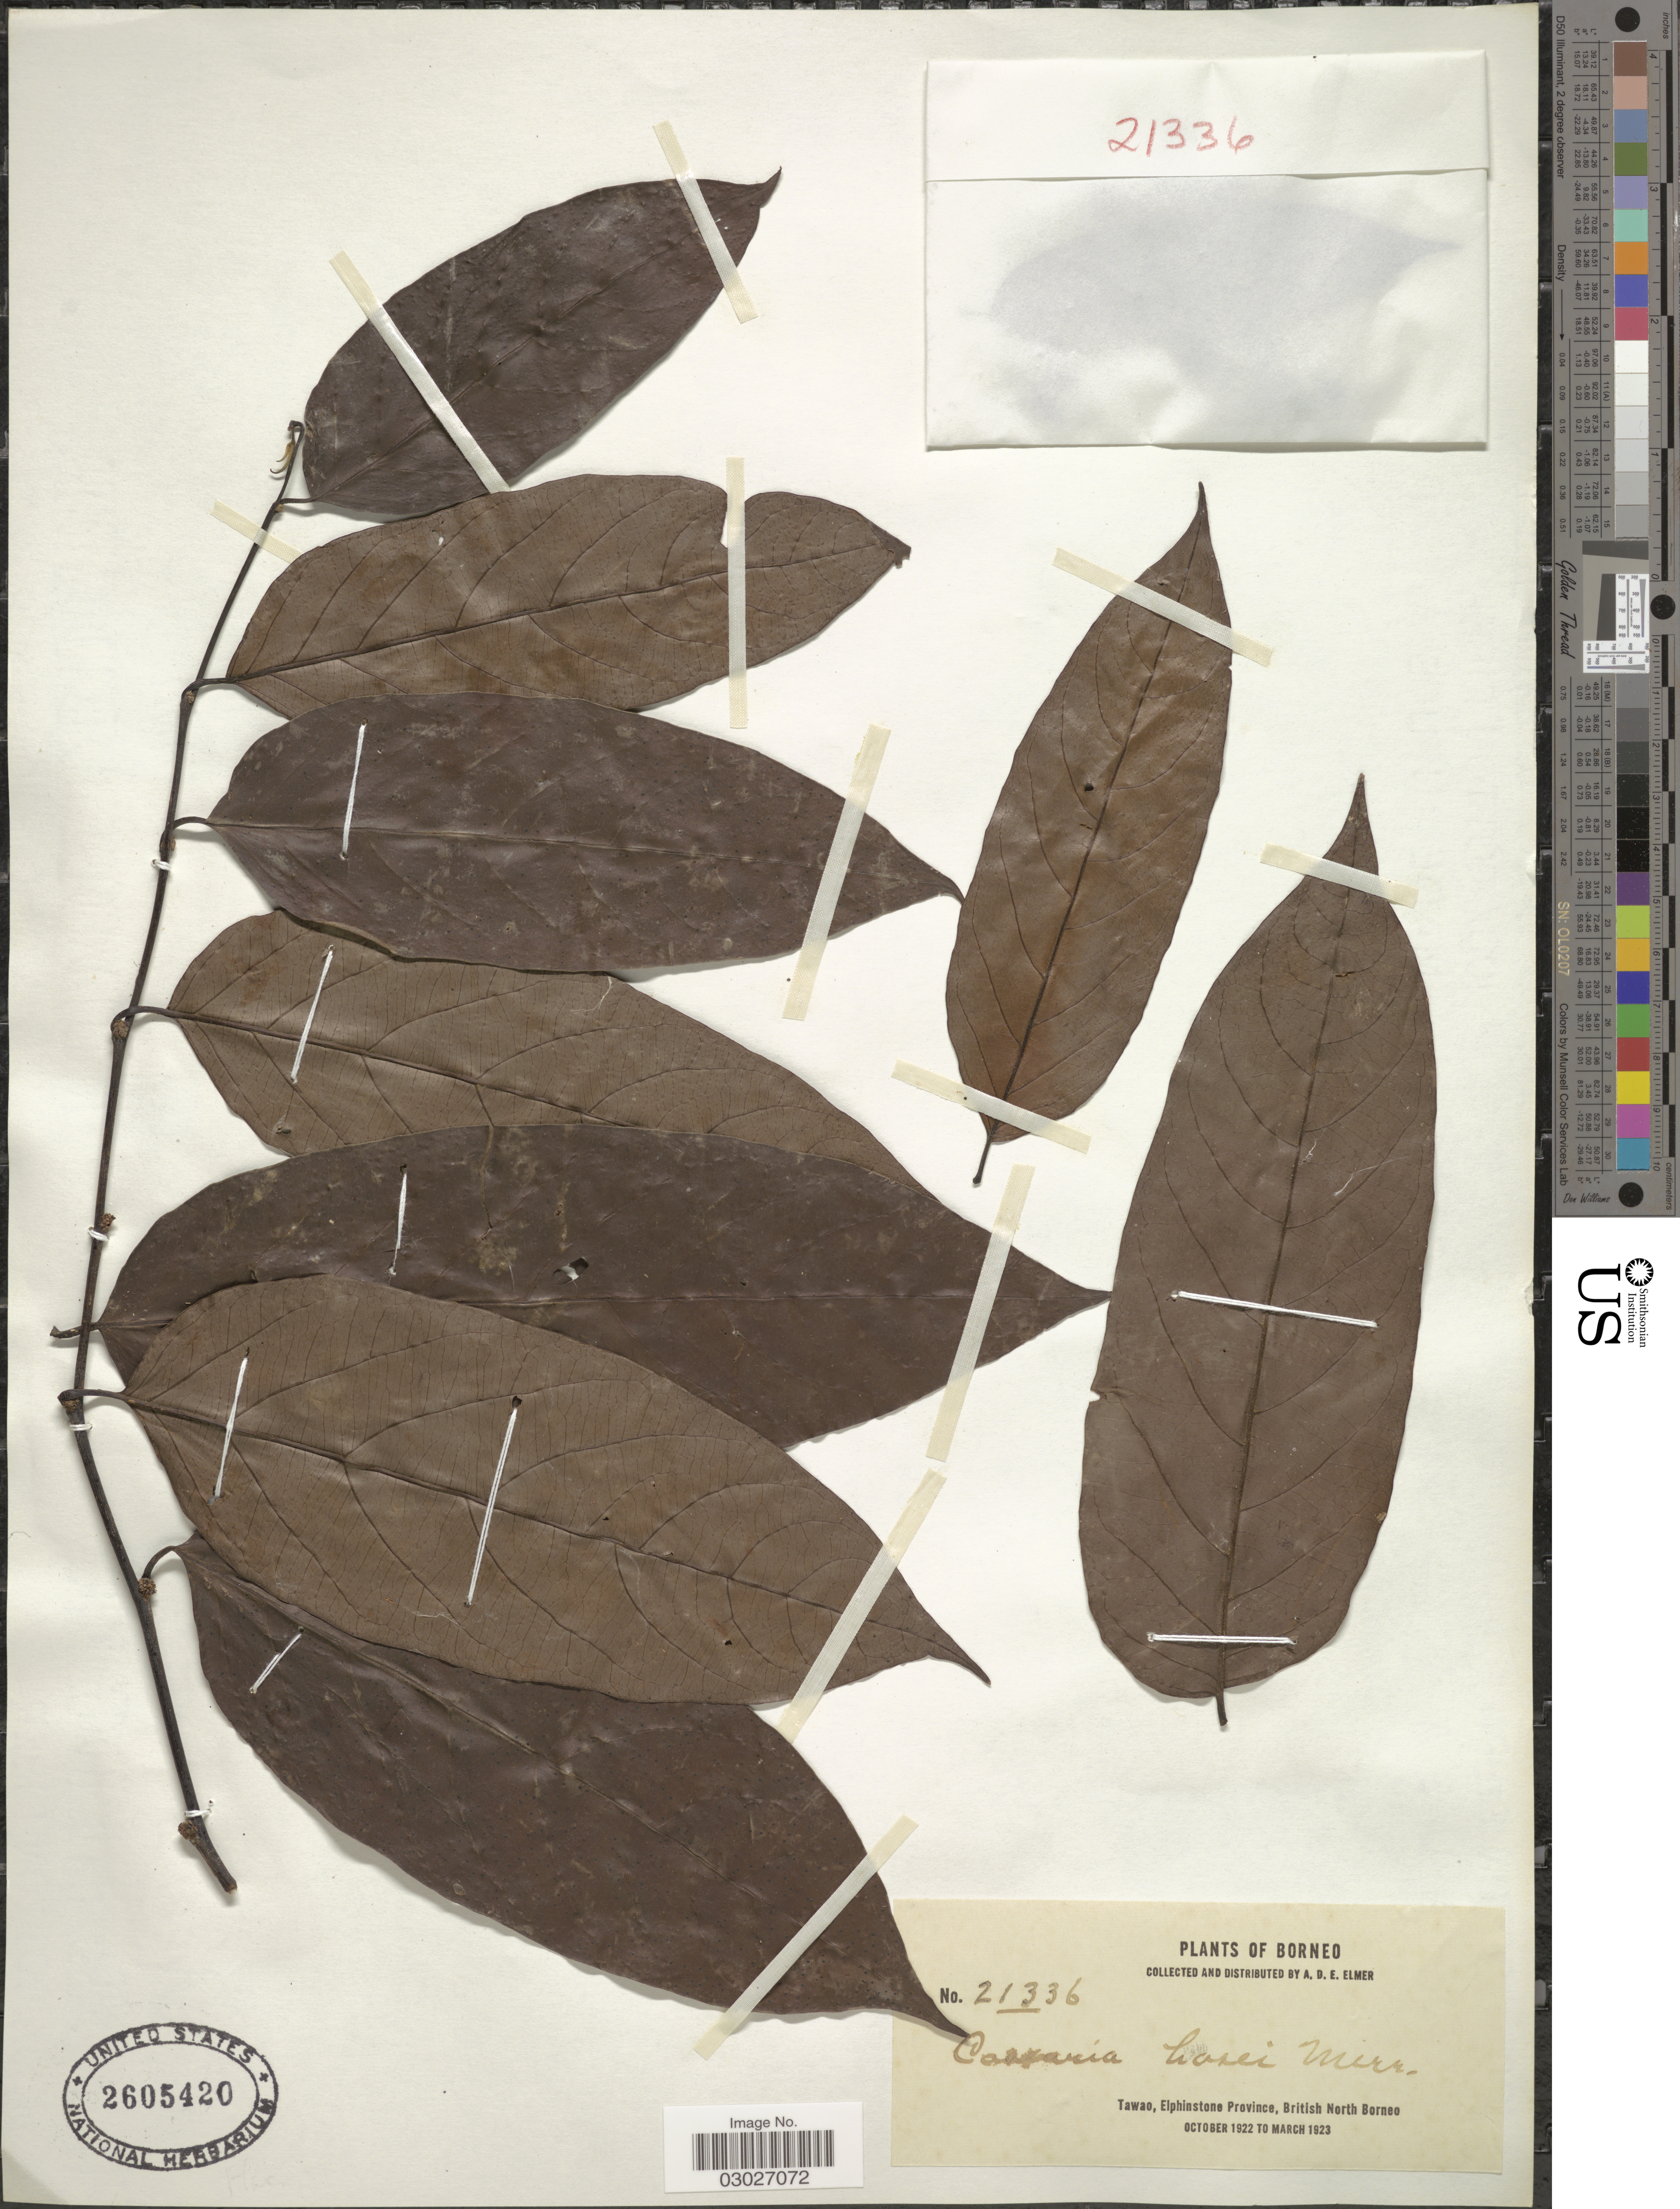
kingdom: Plantae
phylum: Tracheophyta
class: Magnoliopsida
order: Malpighiales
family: Salicaceae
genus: Casearia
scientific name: Casearia hosei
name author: Merr.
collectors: A. D. E. Elmer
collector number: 21336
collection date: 1922-10/1923-03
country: Malaysia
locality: Tawao, Elphinstone Province, British North Borneo. Borneo.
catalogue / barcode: US 2605420